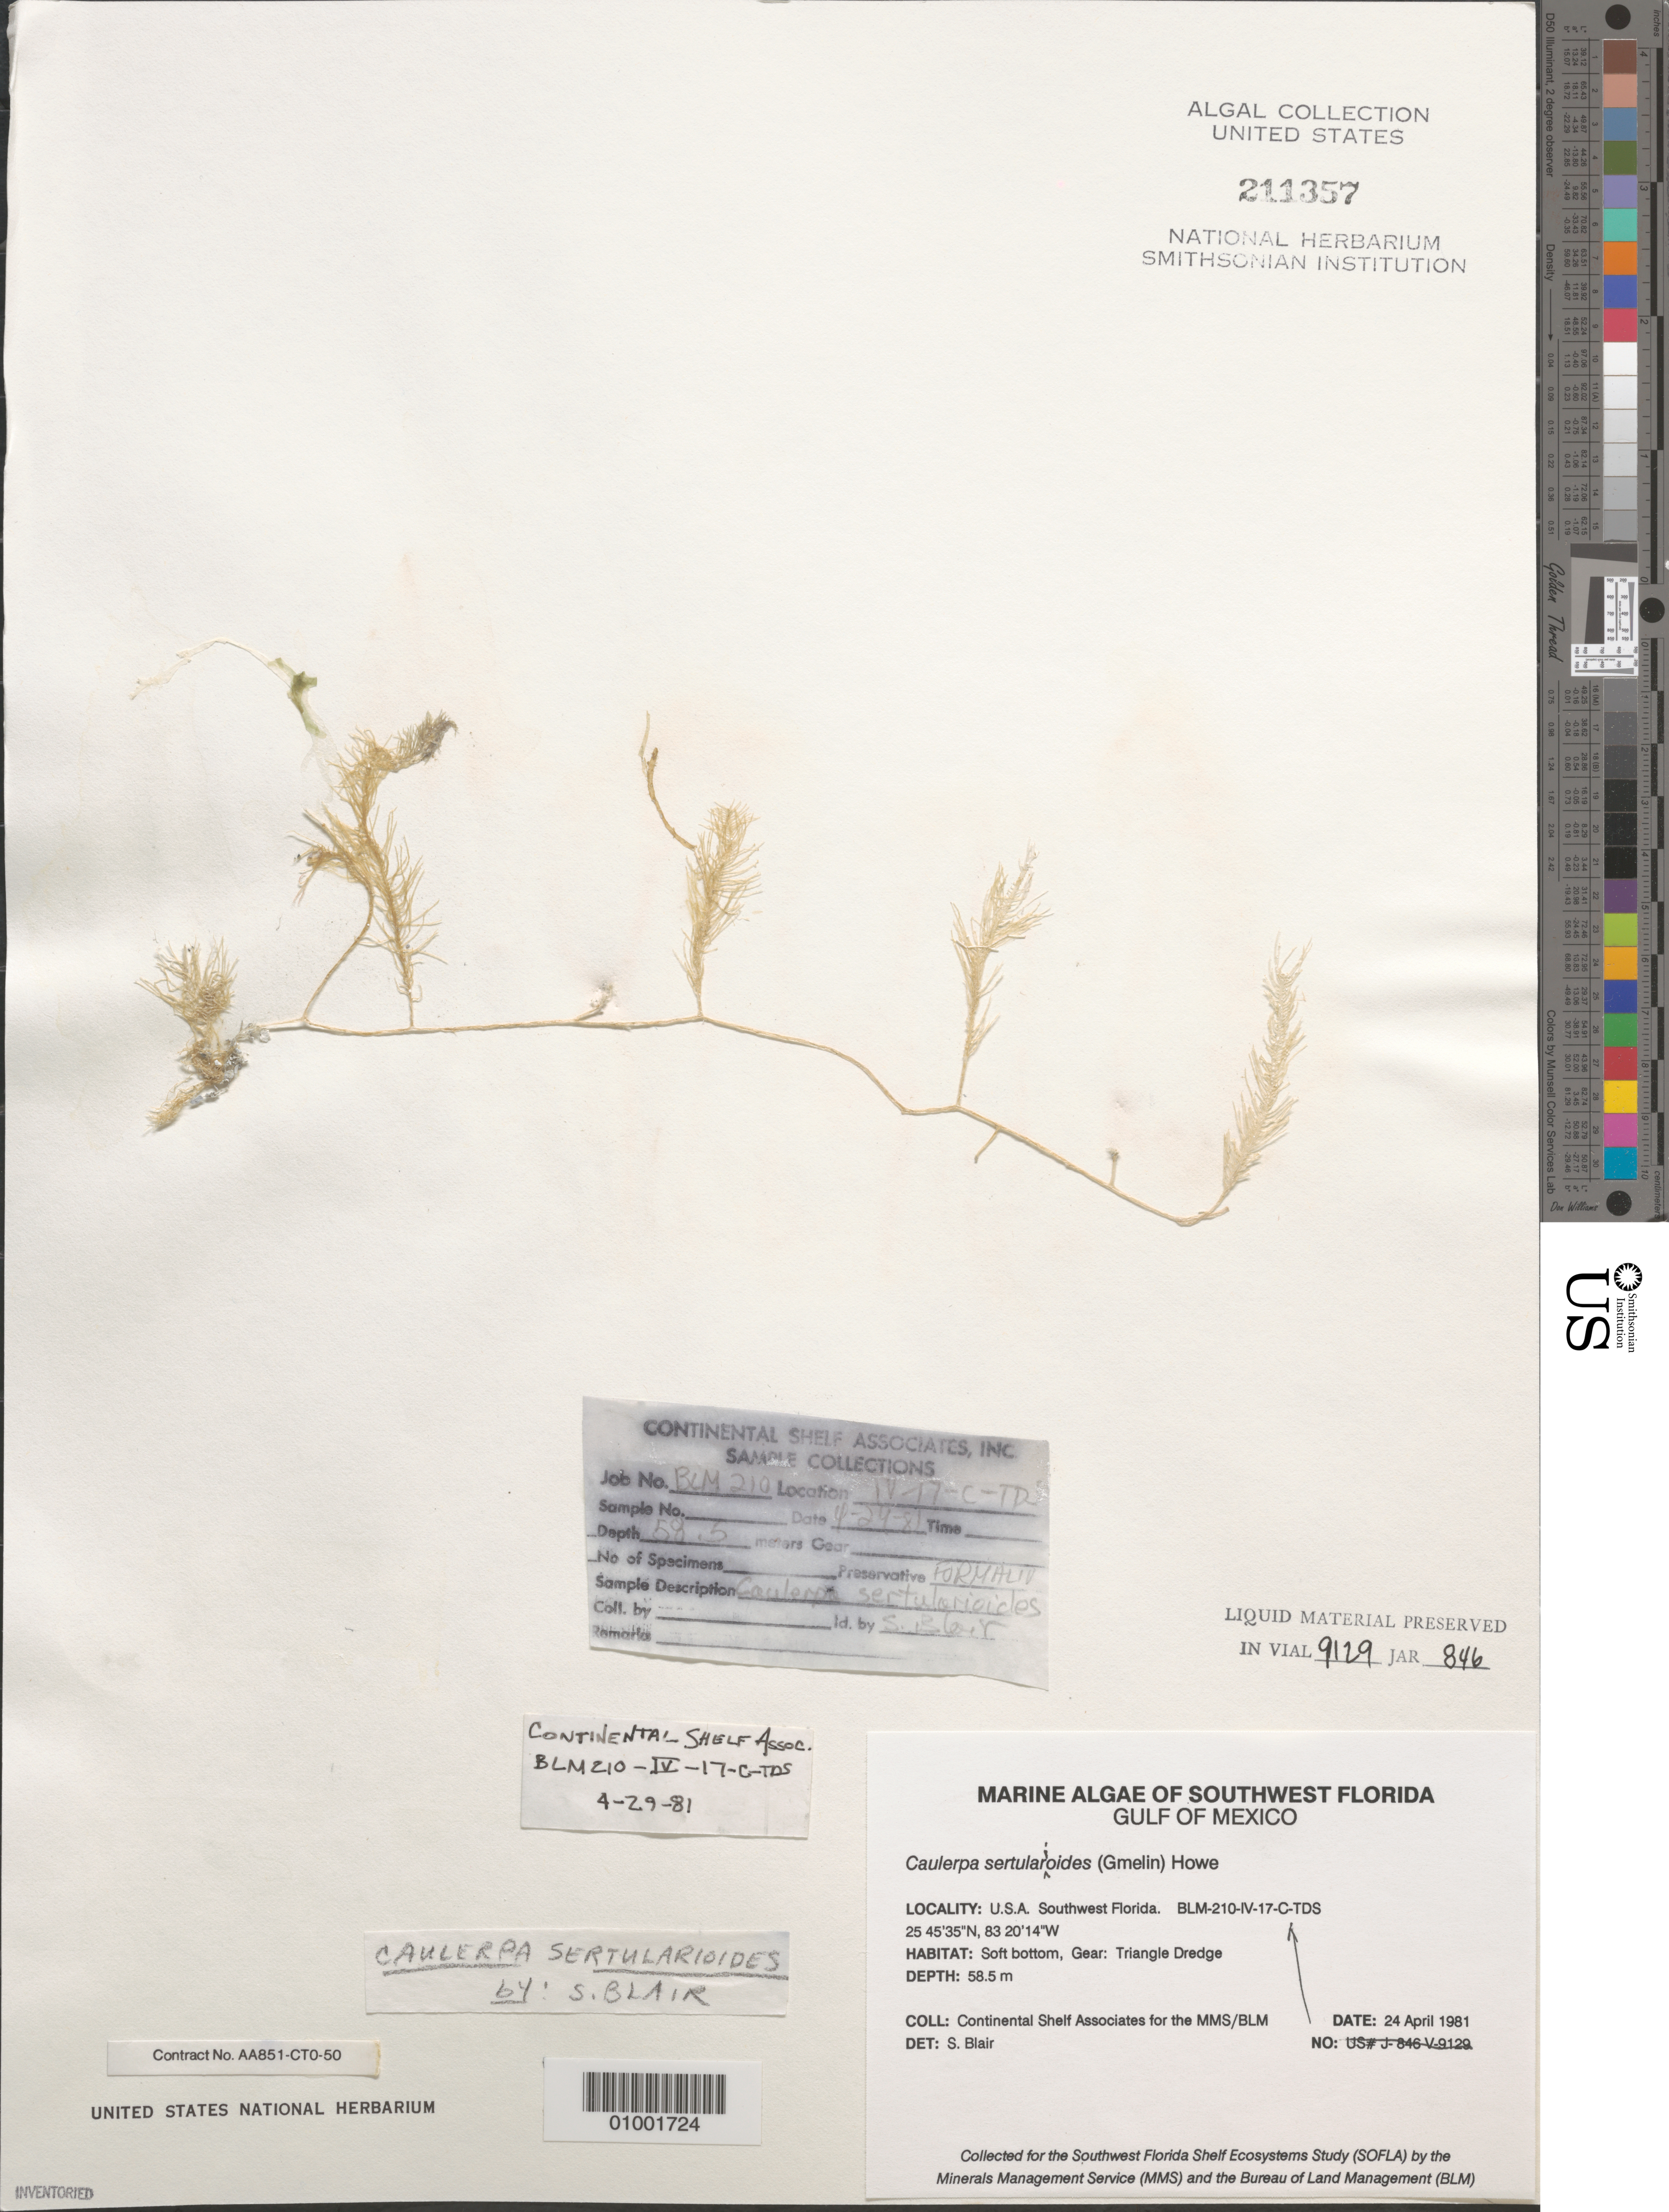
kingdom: Plantae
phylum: Chlorophyta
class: Ulvophyceae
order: Bryopsidales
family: Caulerpaceae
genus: Caulerpa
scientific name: Caulerpa sertularioides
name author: (S.G. Gmel.) M. Howe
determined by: Blair, S. M.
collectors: Continental Shelf Associates for the MMS/BLM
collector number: BLM-210-IV-17-C-TDS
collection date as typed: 24 Apr 1981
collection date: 1981-04-24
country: United States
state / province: Florida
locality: Gulf of Mexico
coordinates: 25 45'35"N, 83 20'14"W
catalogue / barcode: US 211357